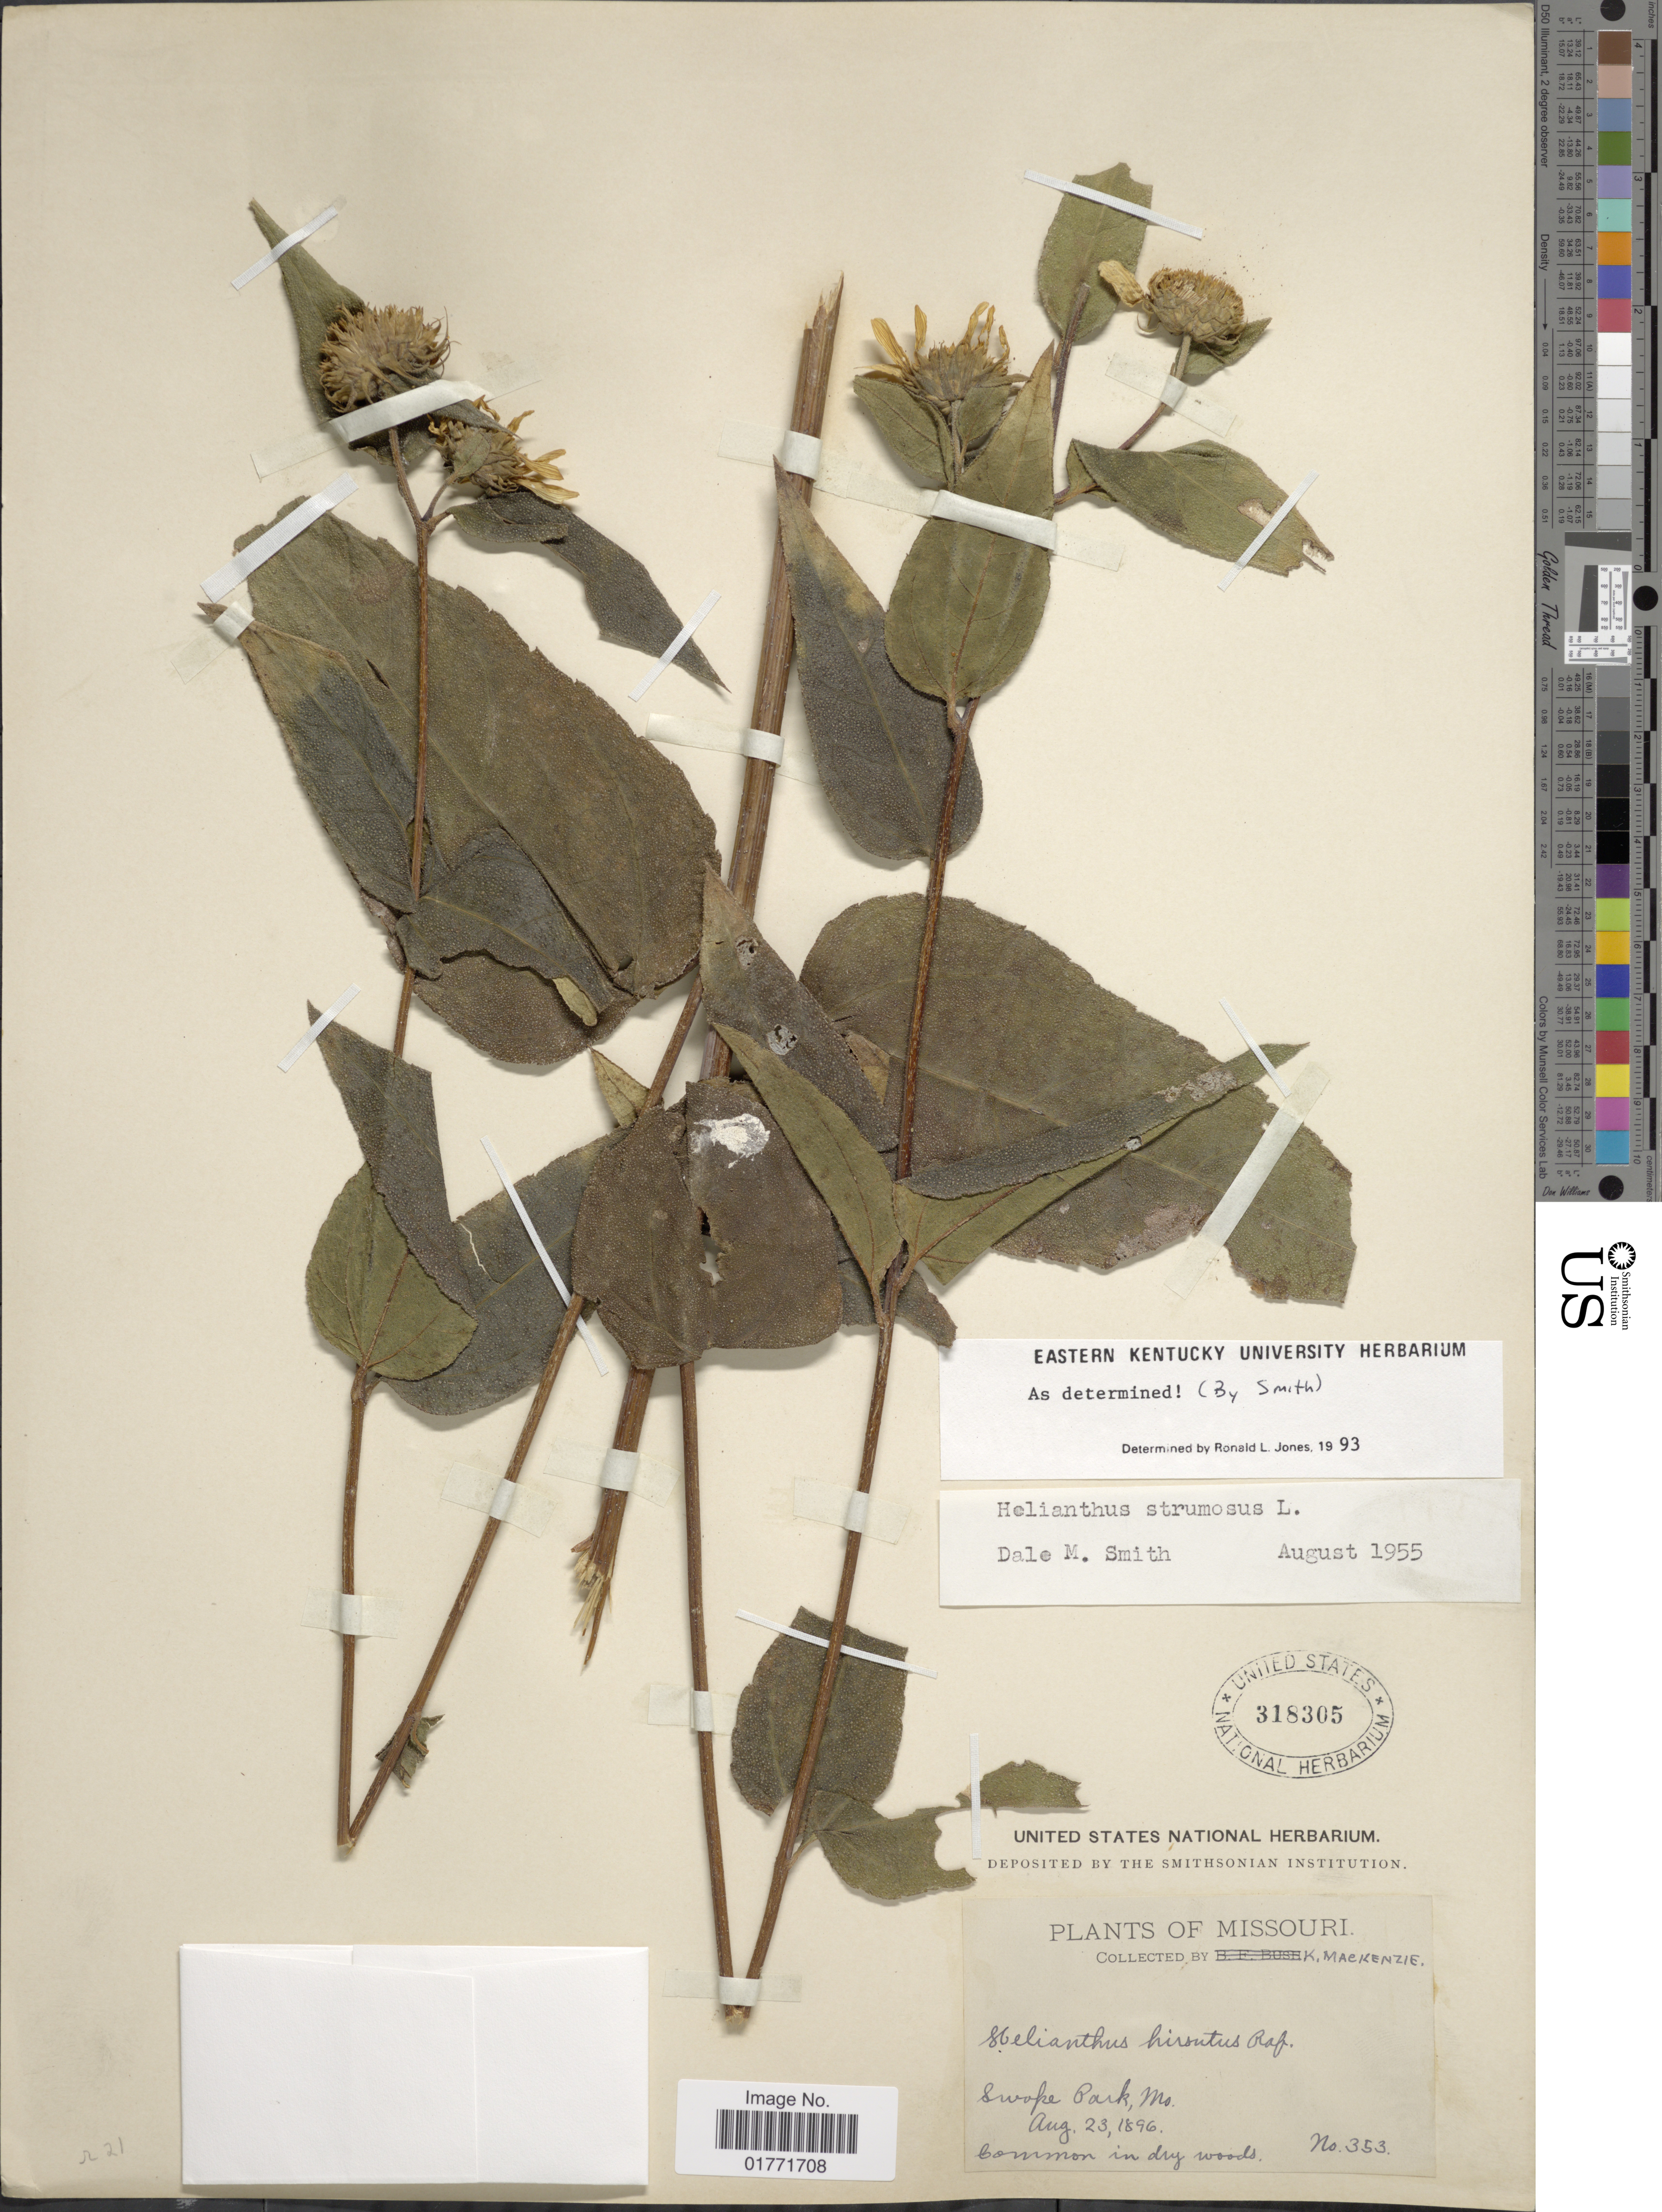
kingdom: Plantae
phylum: Tracheophyta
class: Magnoliopsida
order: Asterales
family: Asteraceae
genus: Helianthus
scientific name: Helianthus strumosus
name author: L.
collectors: K. K. Mackenzie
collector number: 353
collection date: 1896-08-23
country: United States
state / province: Missouri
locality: Missouri, Swoke Park, Mo.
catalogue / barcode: US 318305